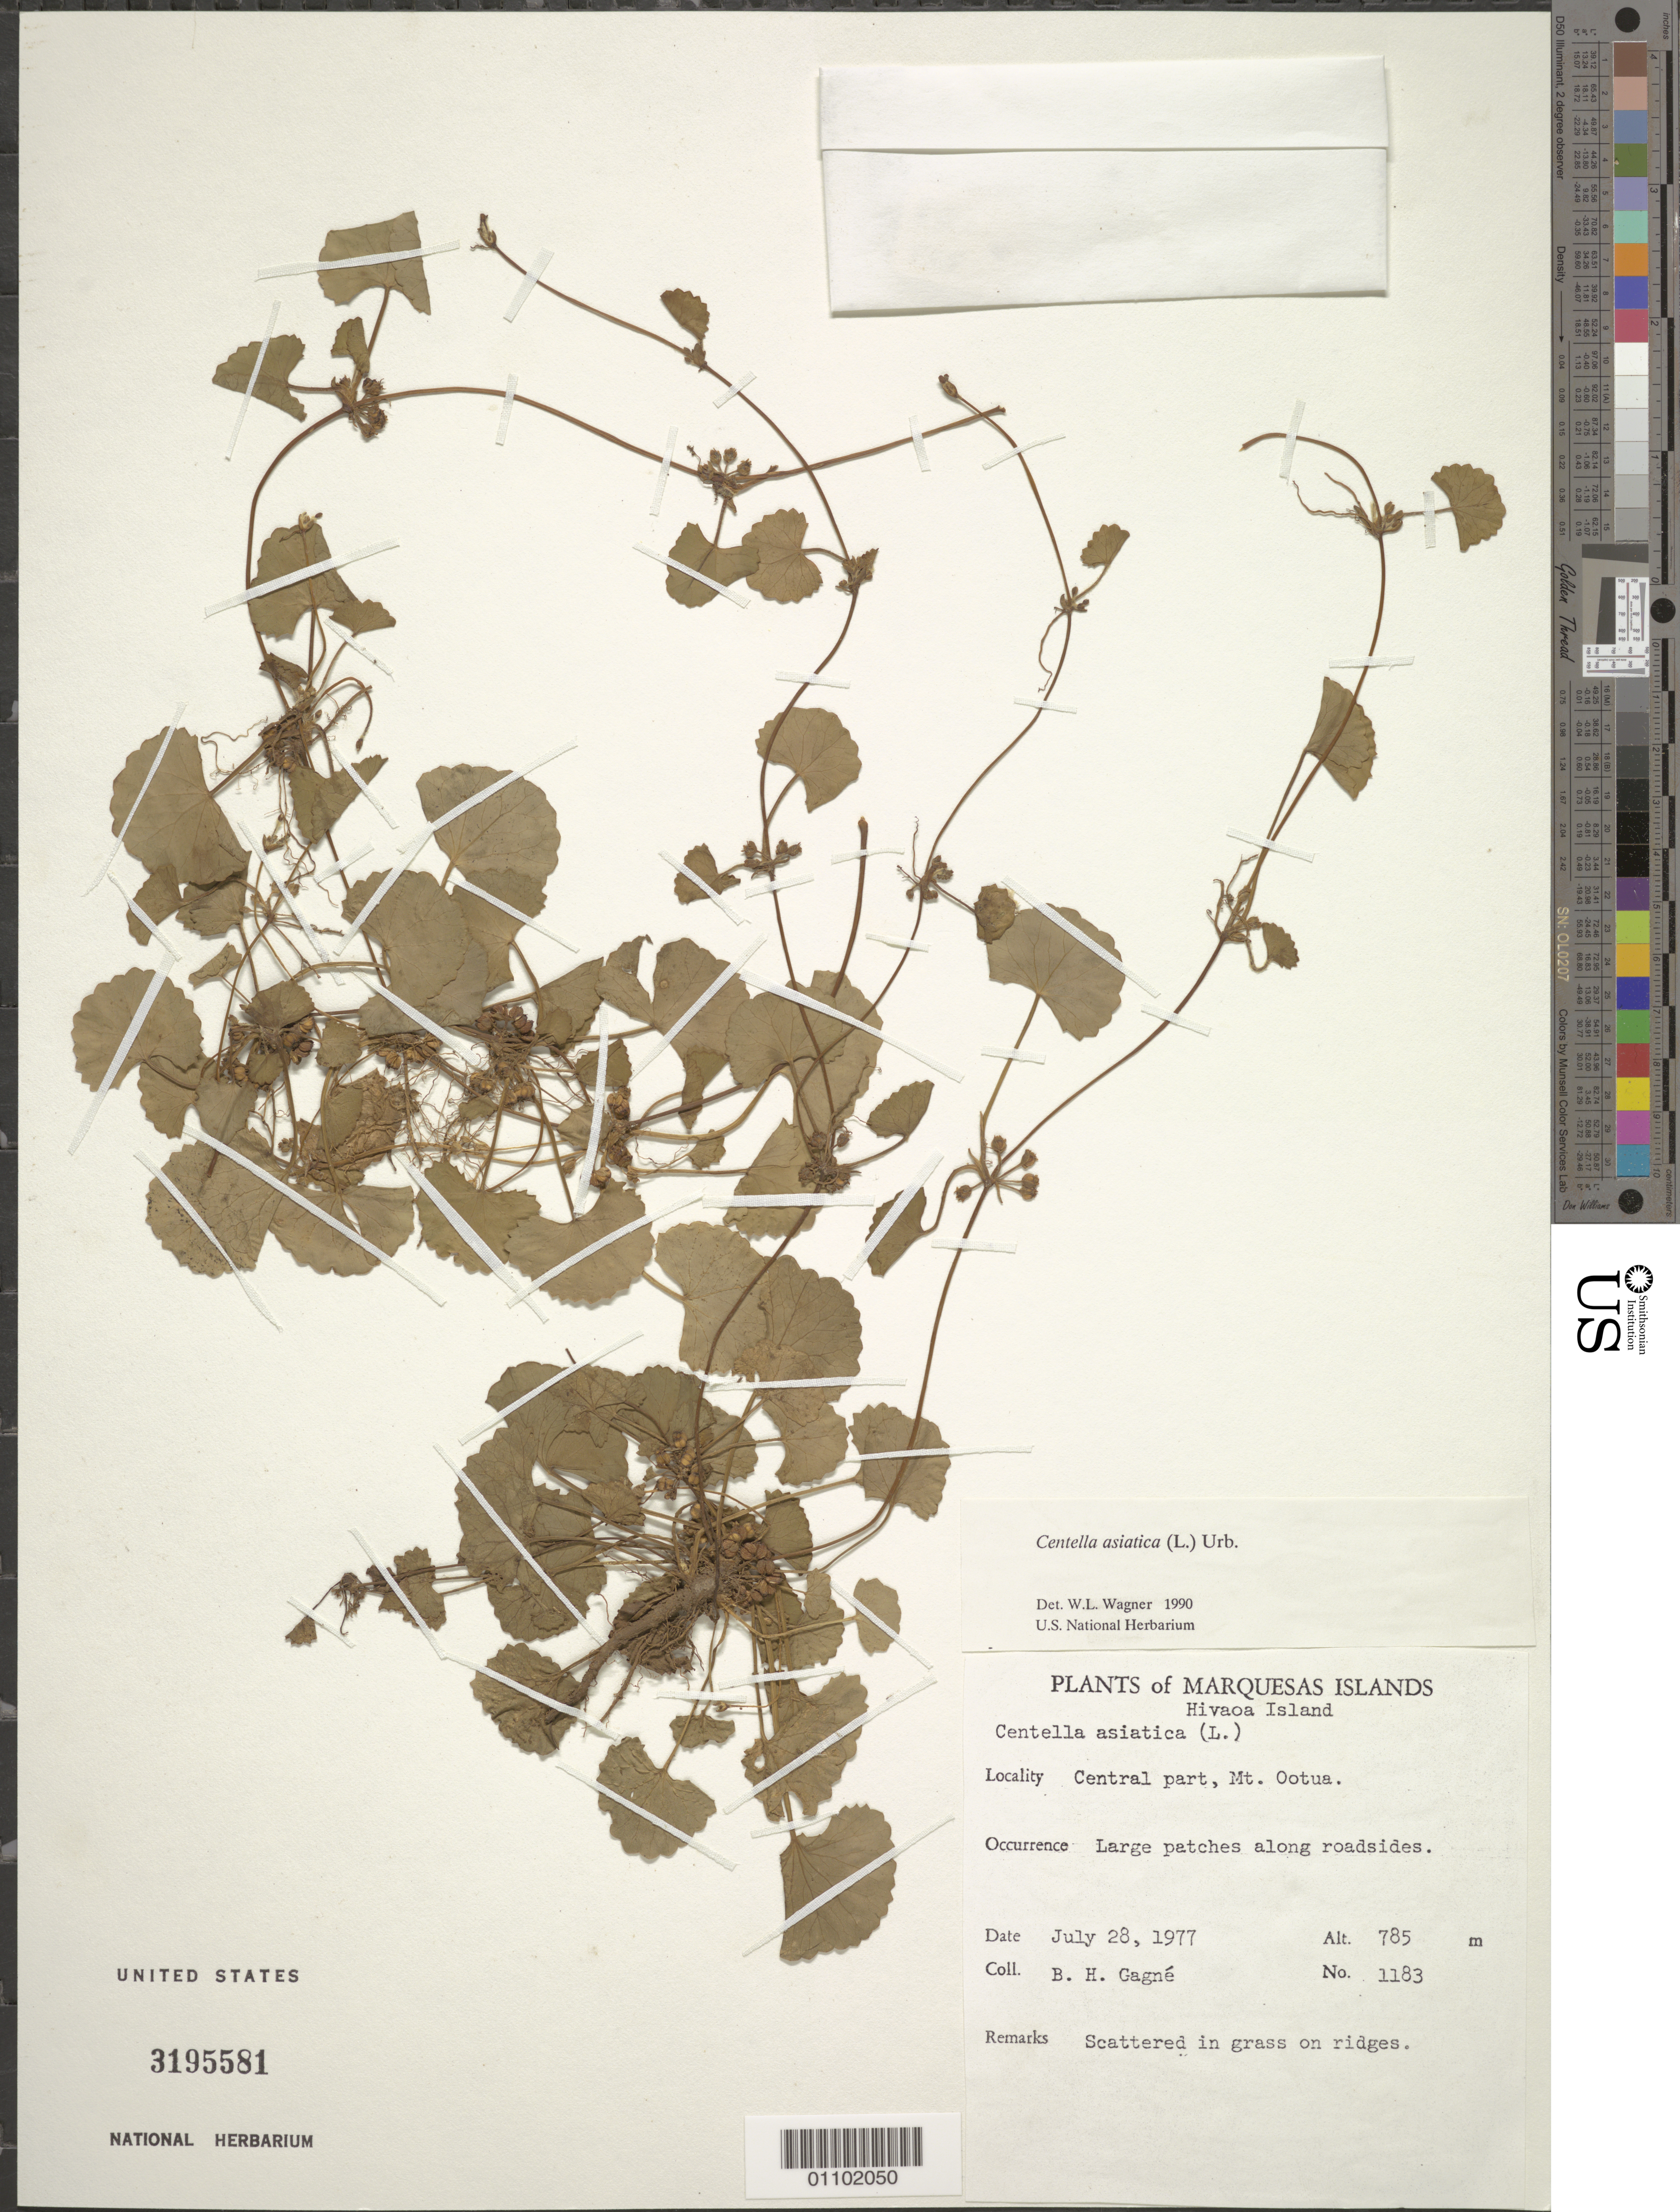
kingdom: Plantae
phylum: Tracheophyta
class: Magnoliopsida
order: Apiales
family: Apiaceae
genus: Centella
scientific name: Centella asiatica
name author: (L.) Urb.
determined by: Wagner, W. L., (BOT), Smithsonian Institution - National Museum of Natural History (UNITED STATES)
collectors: B. H. Gagné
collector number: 1183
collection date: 1977-07-28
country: French Polynesia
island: Hiva Oa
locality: Mt. Ootua, central part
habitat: Scattered in grass on ridges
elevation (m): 785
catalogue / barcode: US 3195581